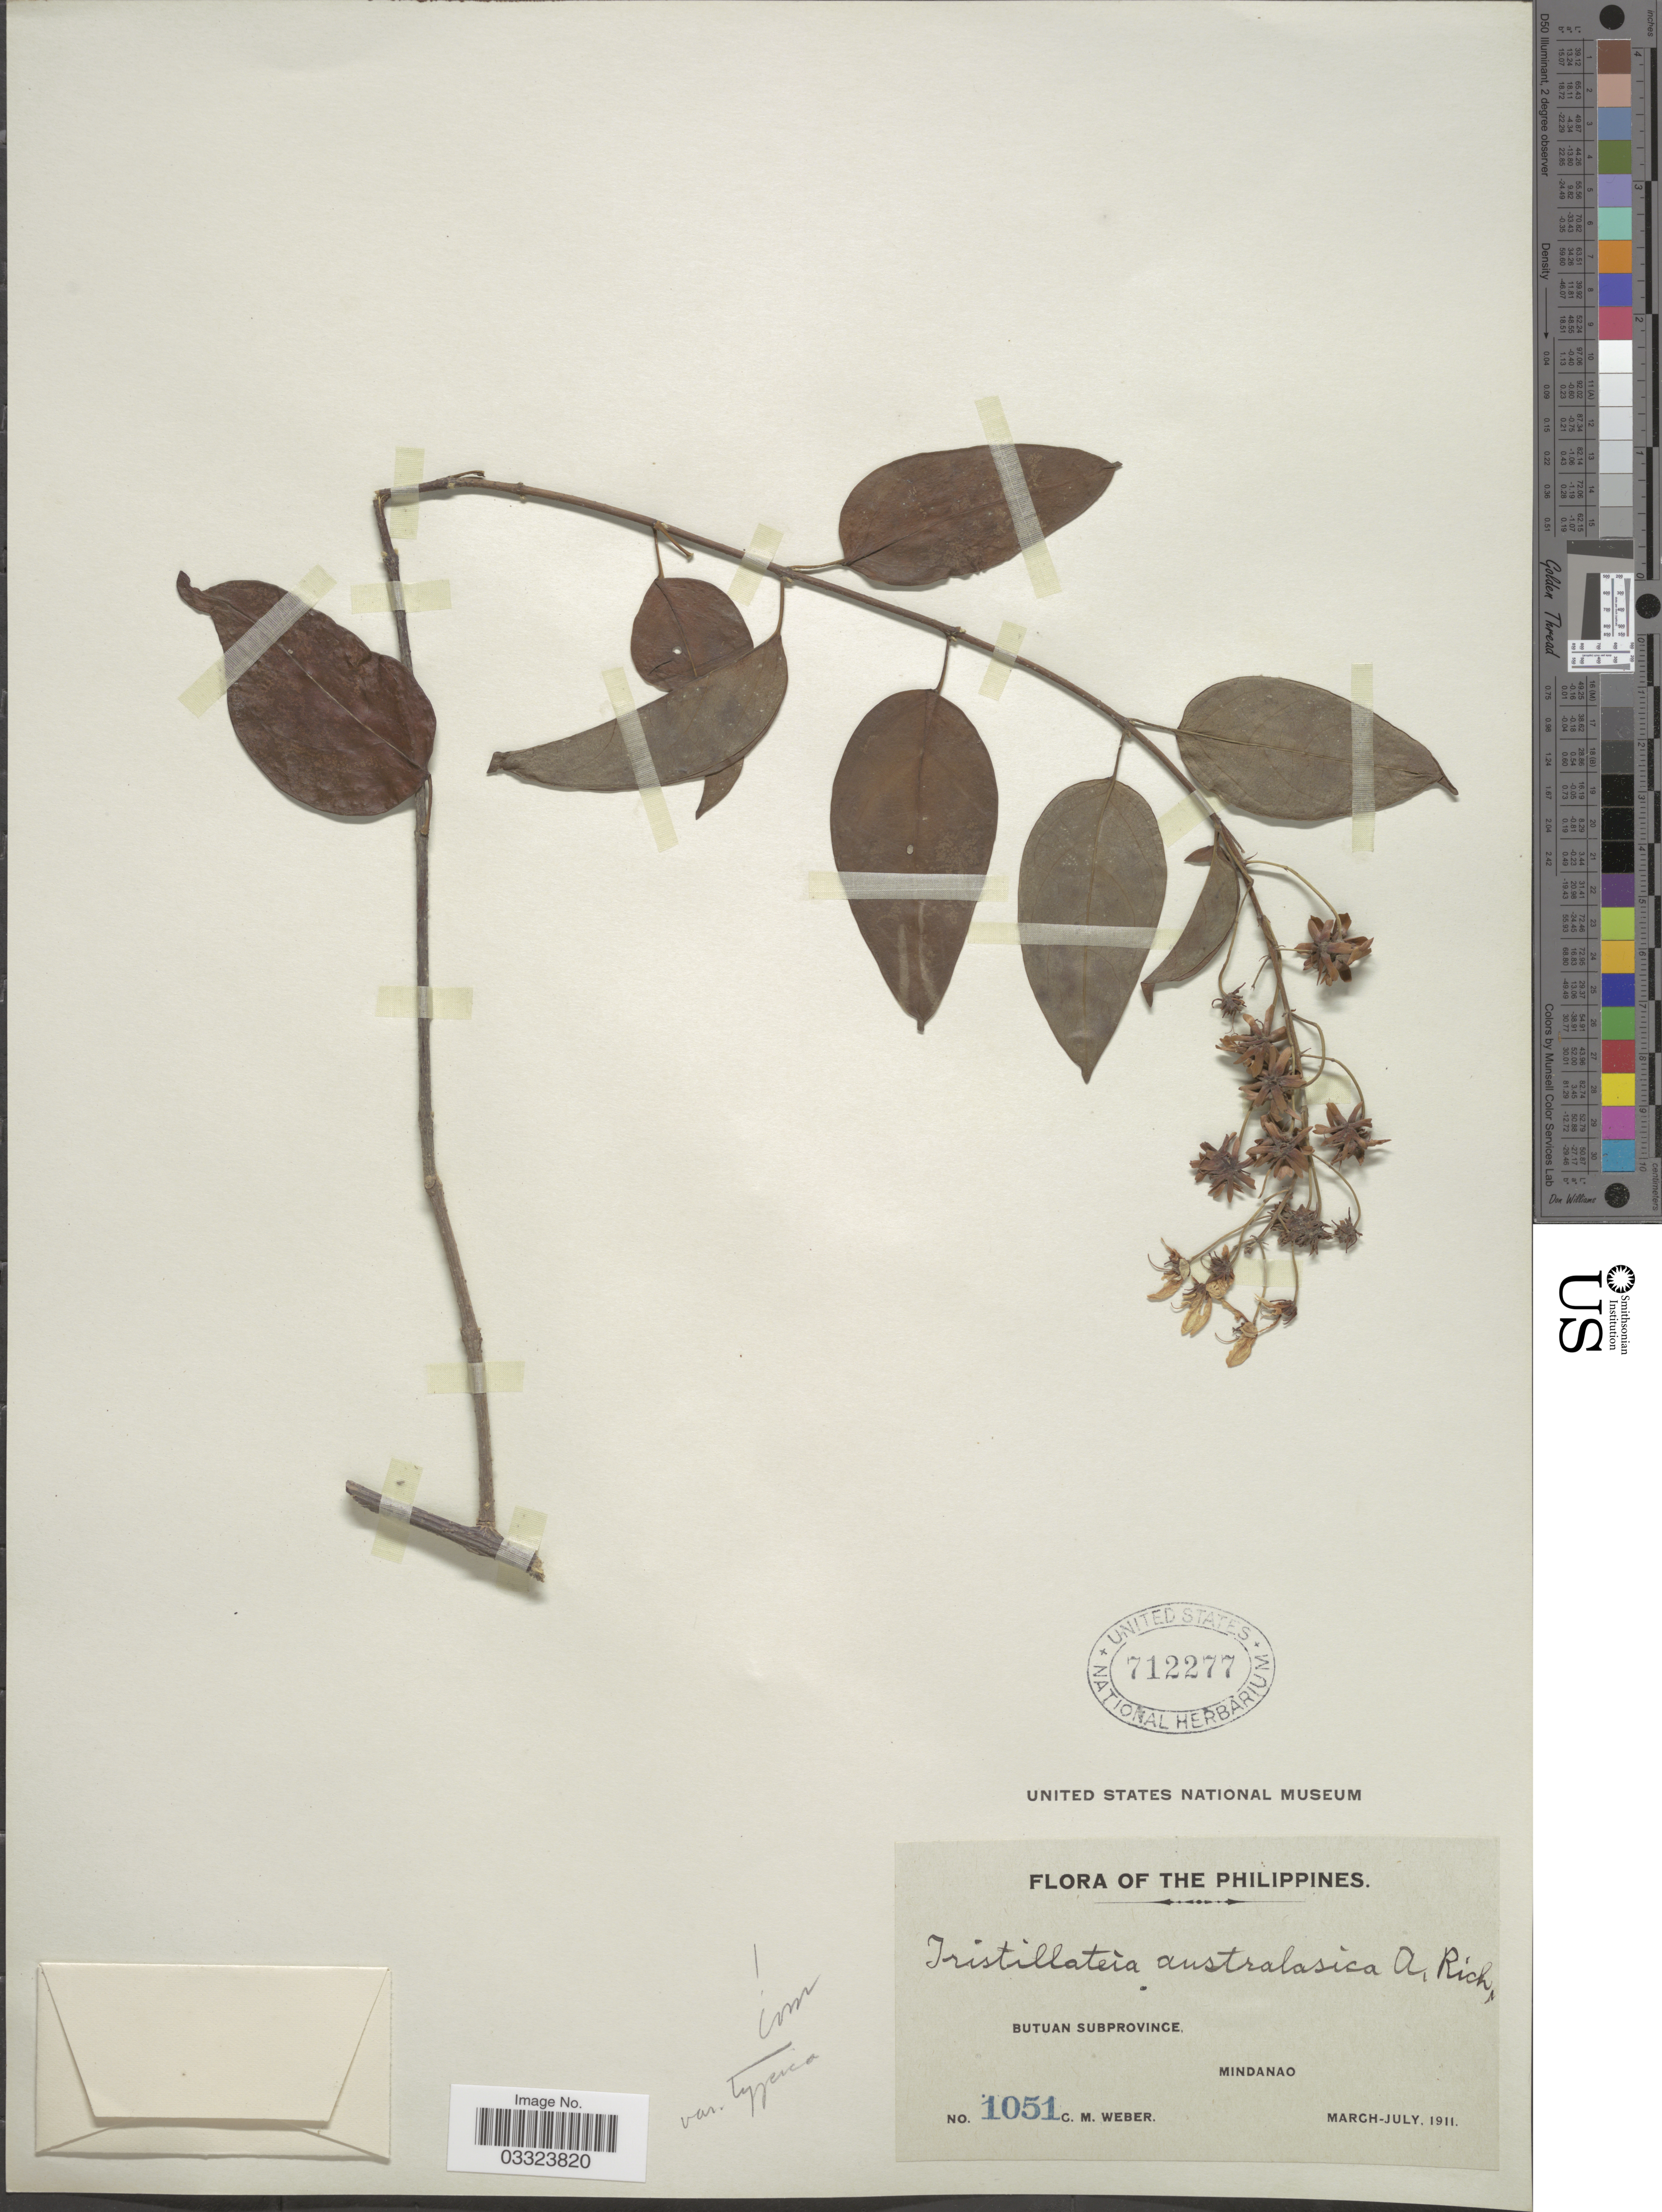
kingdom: Plantae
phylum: Tracheophyta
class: Magnoliopsida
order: Malpighiales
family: Malpighiaceae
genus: Tristellateia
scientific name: Tristellateia australasiae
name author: A. Rich.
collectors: C. M. Weber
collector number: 1051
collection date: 1911-03/1911-07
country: Philippines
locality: Butuan Subprovince. Mindanao.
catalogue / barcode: US 712277